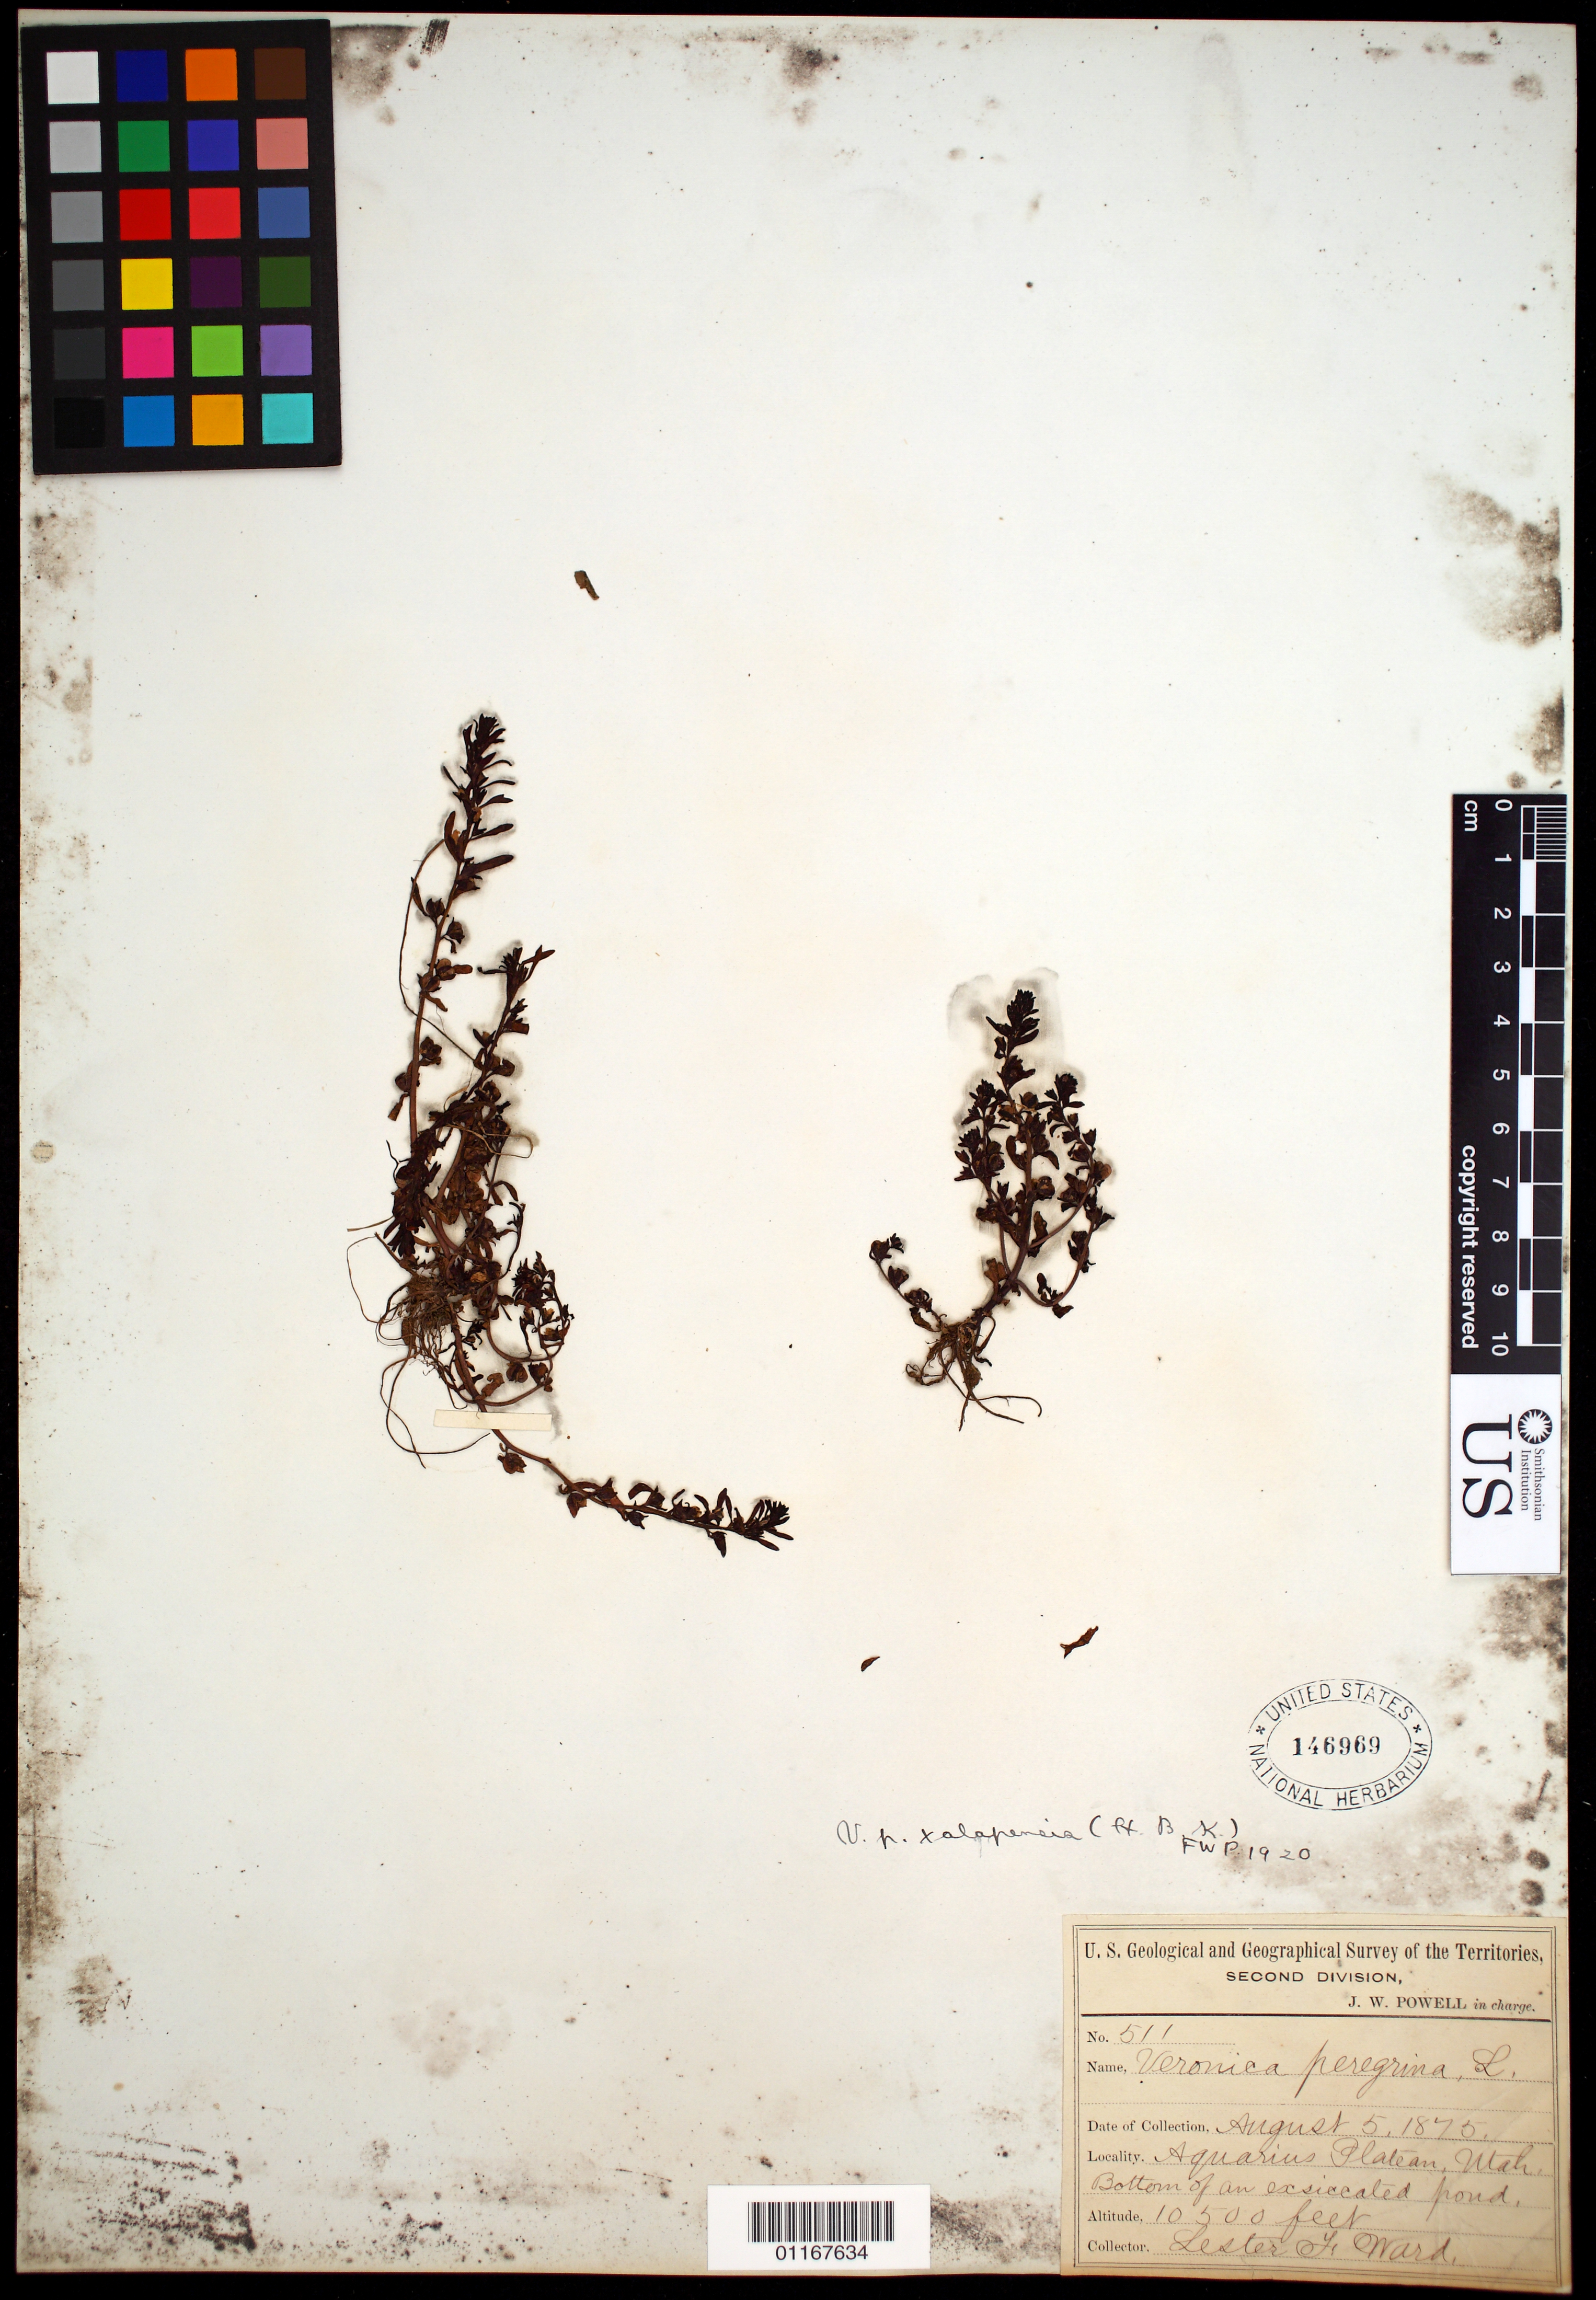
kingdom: Plantae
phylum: Tracheophyta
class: Magnoliopsida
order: Lamiales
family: Plantaginaceae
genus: Veronica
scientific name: Veronica peregrina var. xalapensis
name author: Kunth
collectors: L. F. Ward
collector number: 511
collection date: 1875-08-05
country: United States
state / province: Utah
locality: Aquarius Plateau, bottom of an exiccated pond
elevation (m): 3200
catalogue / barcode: US 146969